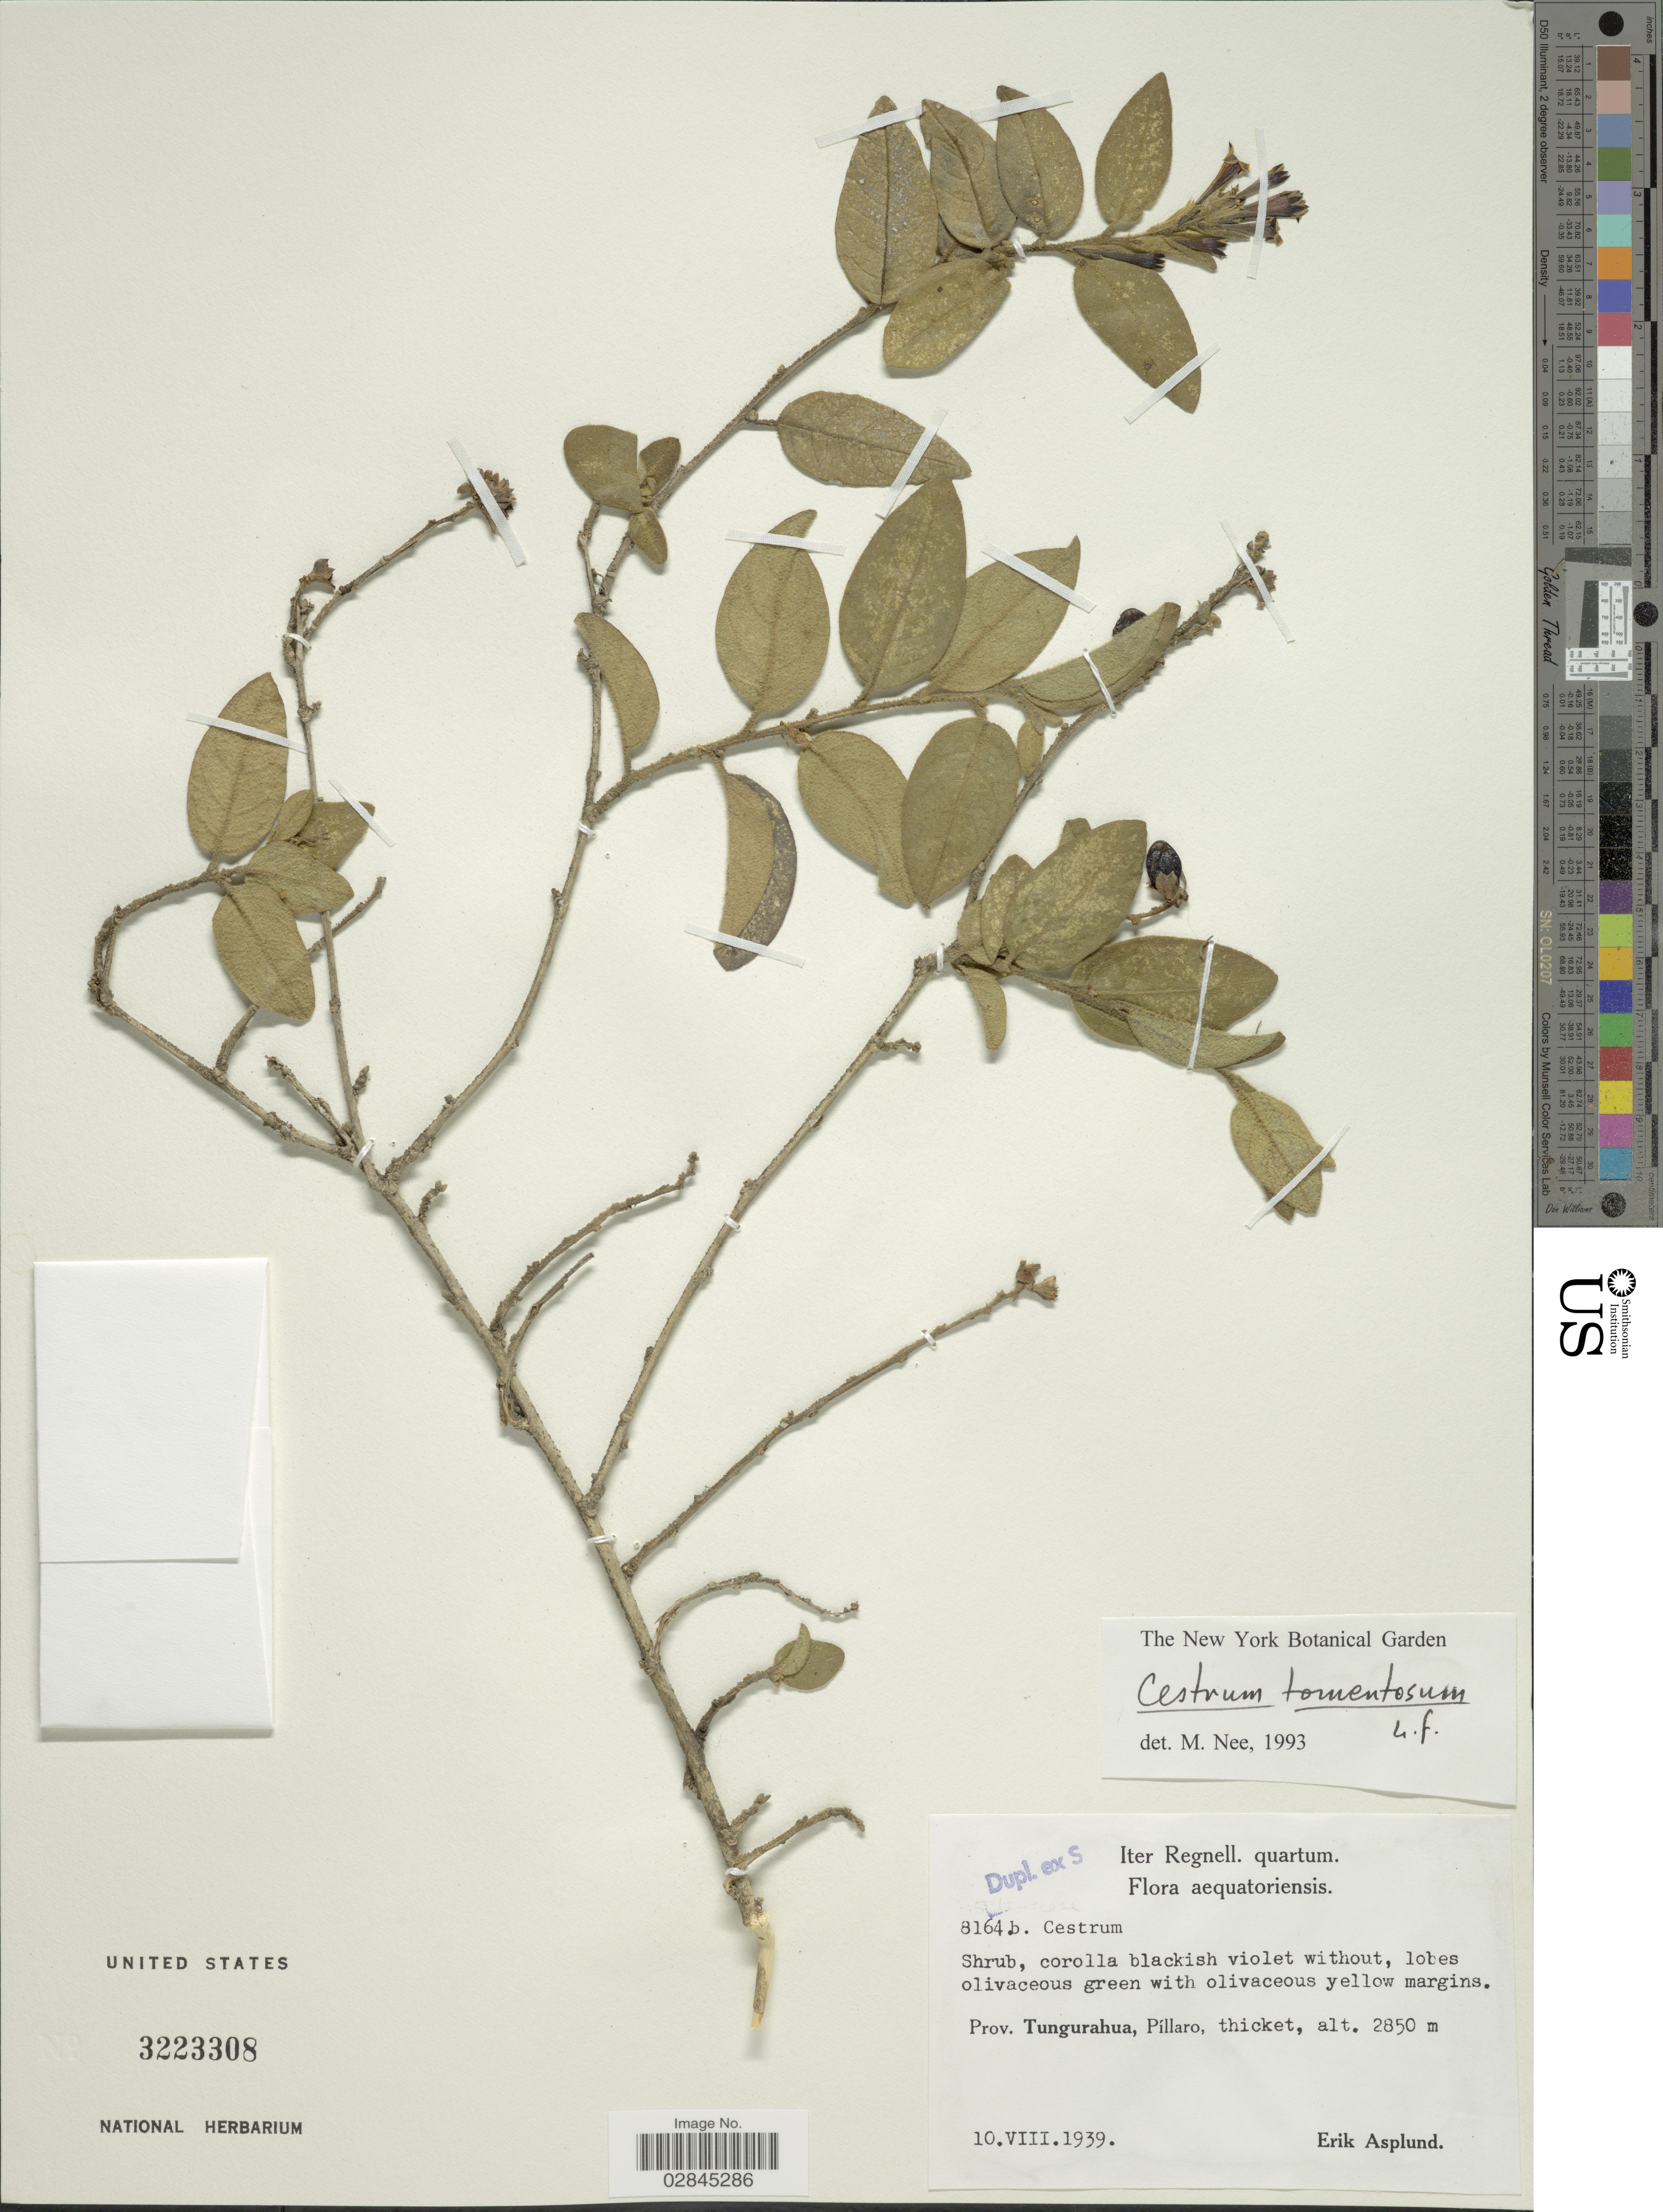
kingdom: Plantae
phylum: Tracheophyta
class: Magnoliopsida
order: Solanales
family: Solanaceae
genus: Cestrum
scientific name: Cestrum tomentosum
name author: L. f.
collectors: E. Asplund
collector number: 8164b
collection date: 1939-08-10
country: Ecuador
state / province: Tungurahua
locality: Prov. Tungurahua, Pillaro.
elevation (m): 2850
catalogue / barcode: US 3223308